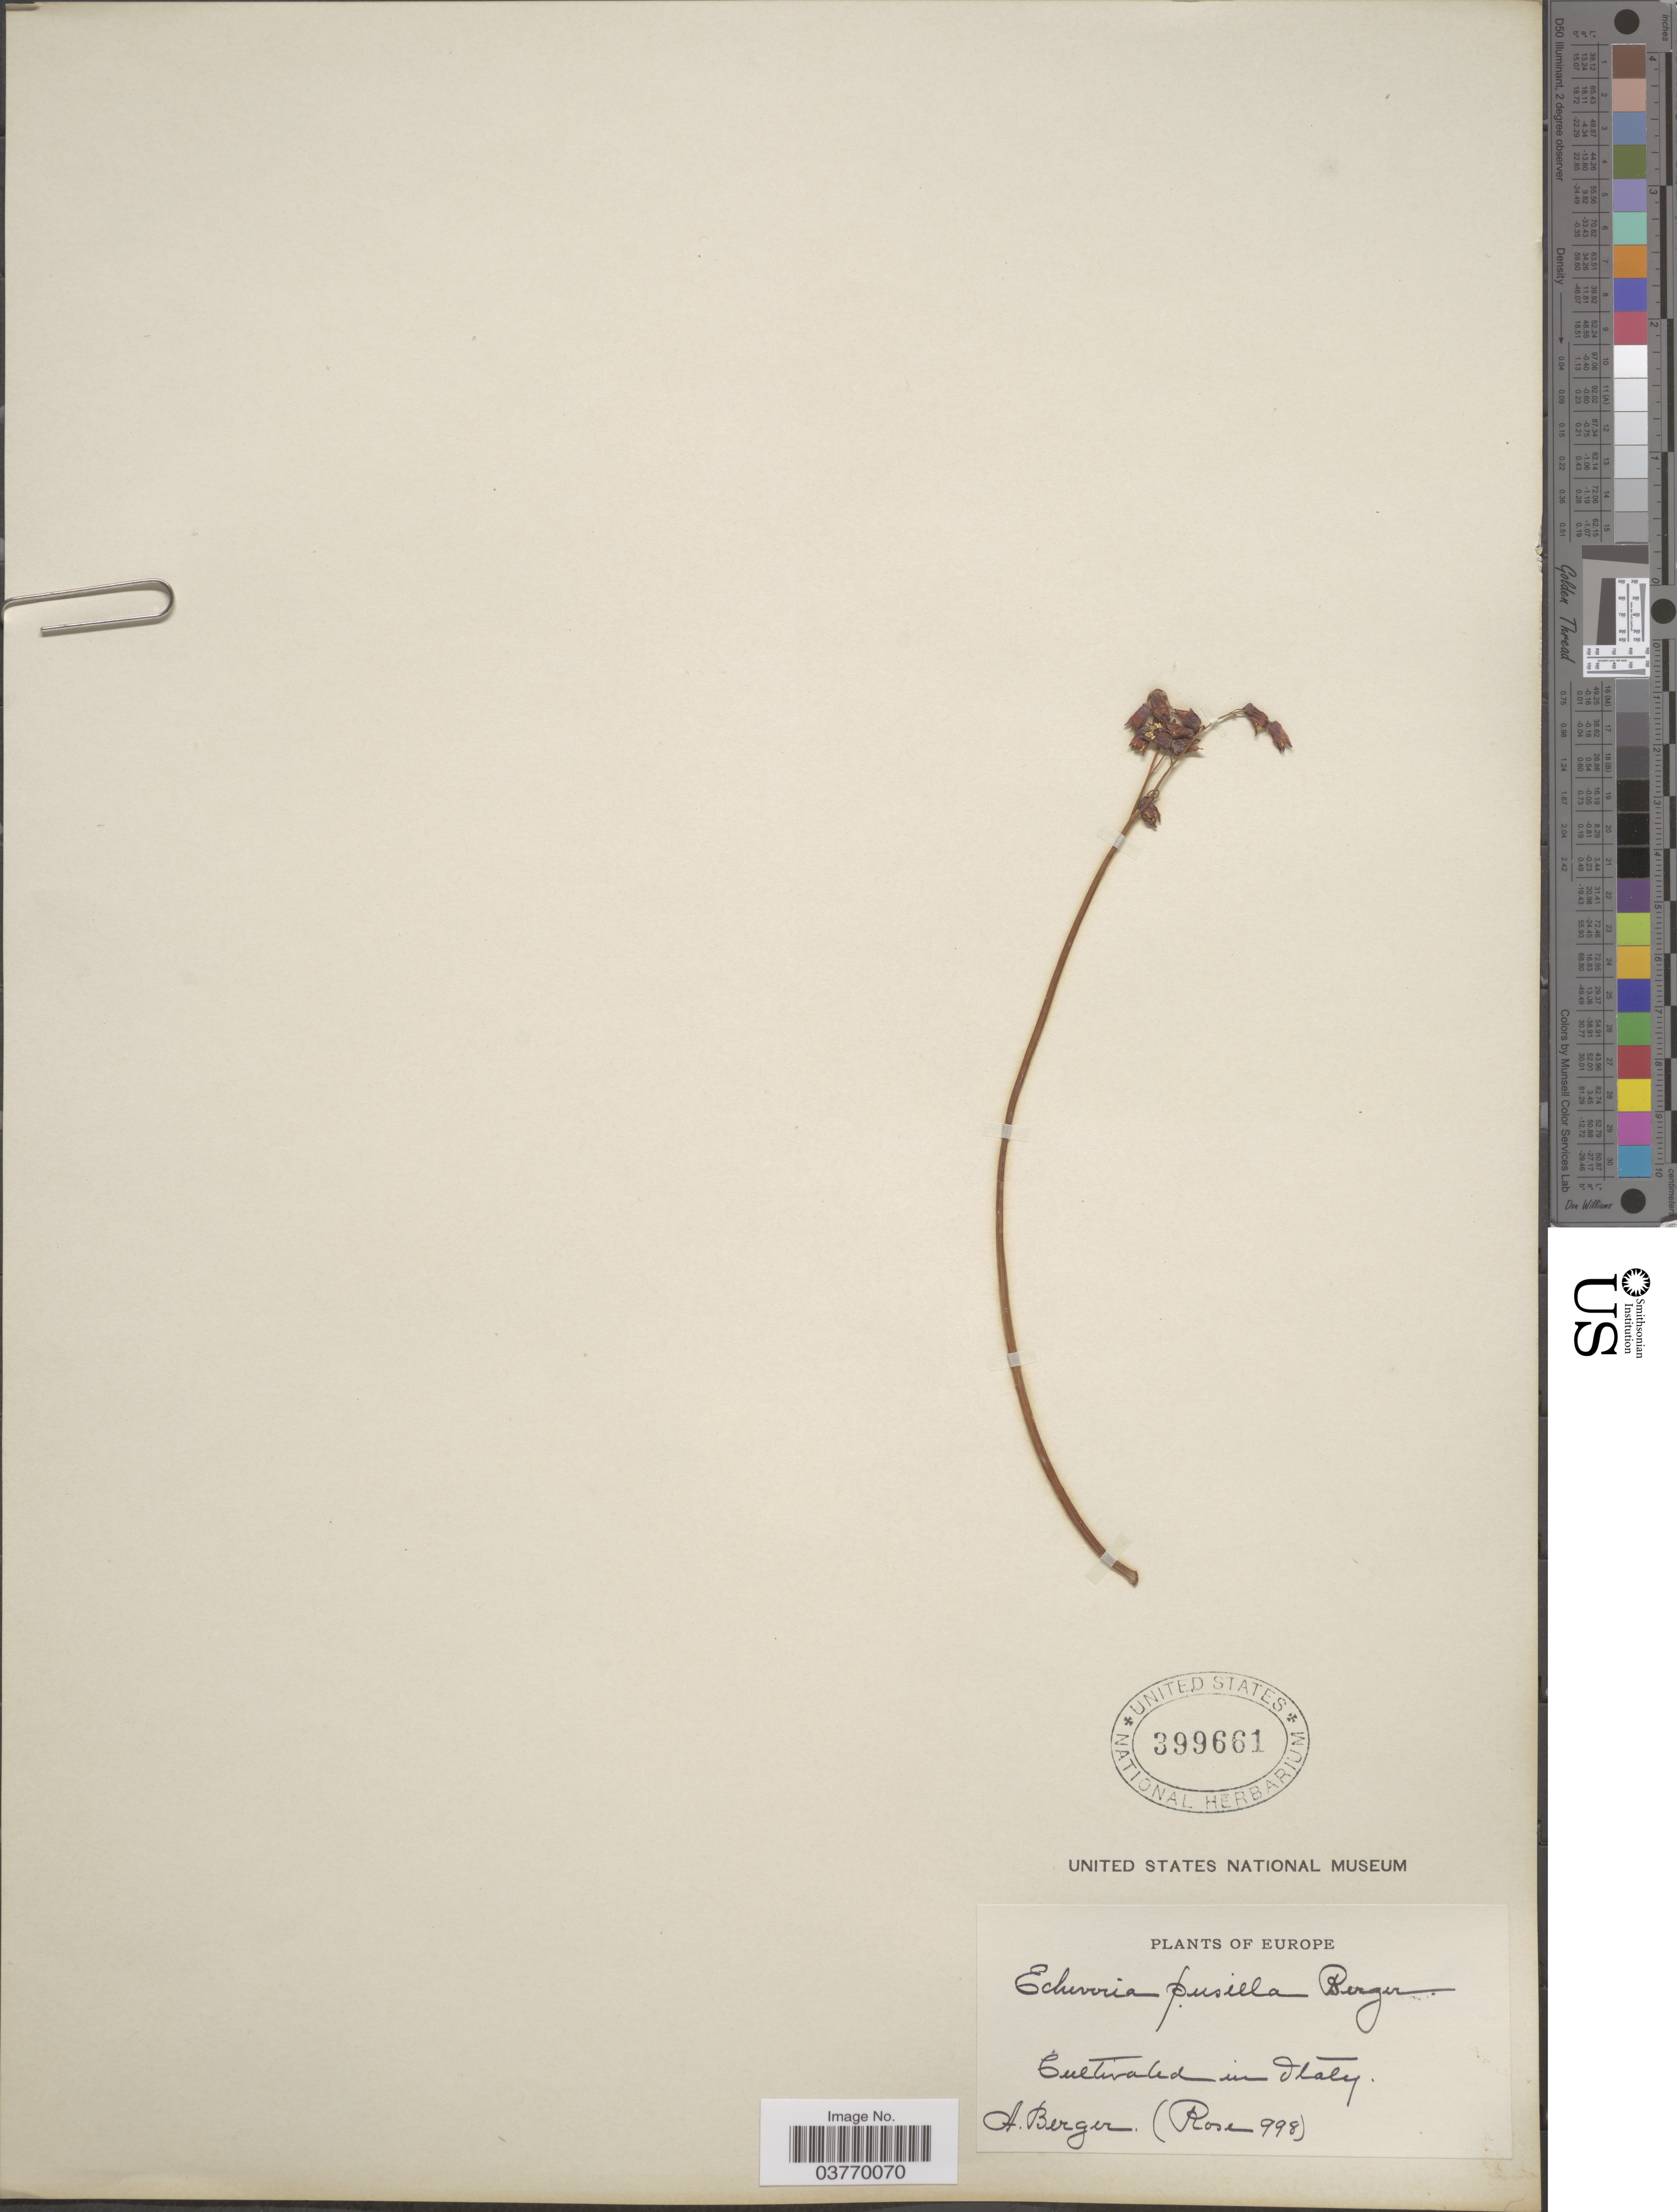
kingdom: Plantae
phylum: Tracheophyta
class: Magnoliopsida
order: Saxifragales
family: Crassulaceae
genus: Echeveria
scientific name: Echeveria amoena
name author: Y. De Smet ex É. Morren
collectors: A. Berger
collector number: Rose 998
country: Italy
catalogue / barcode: US 399661